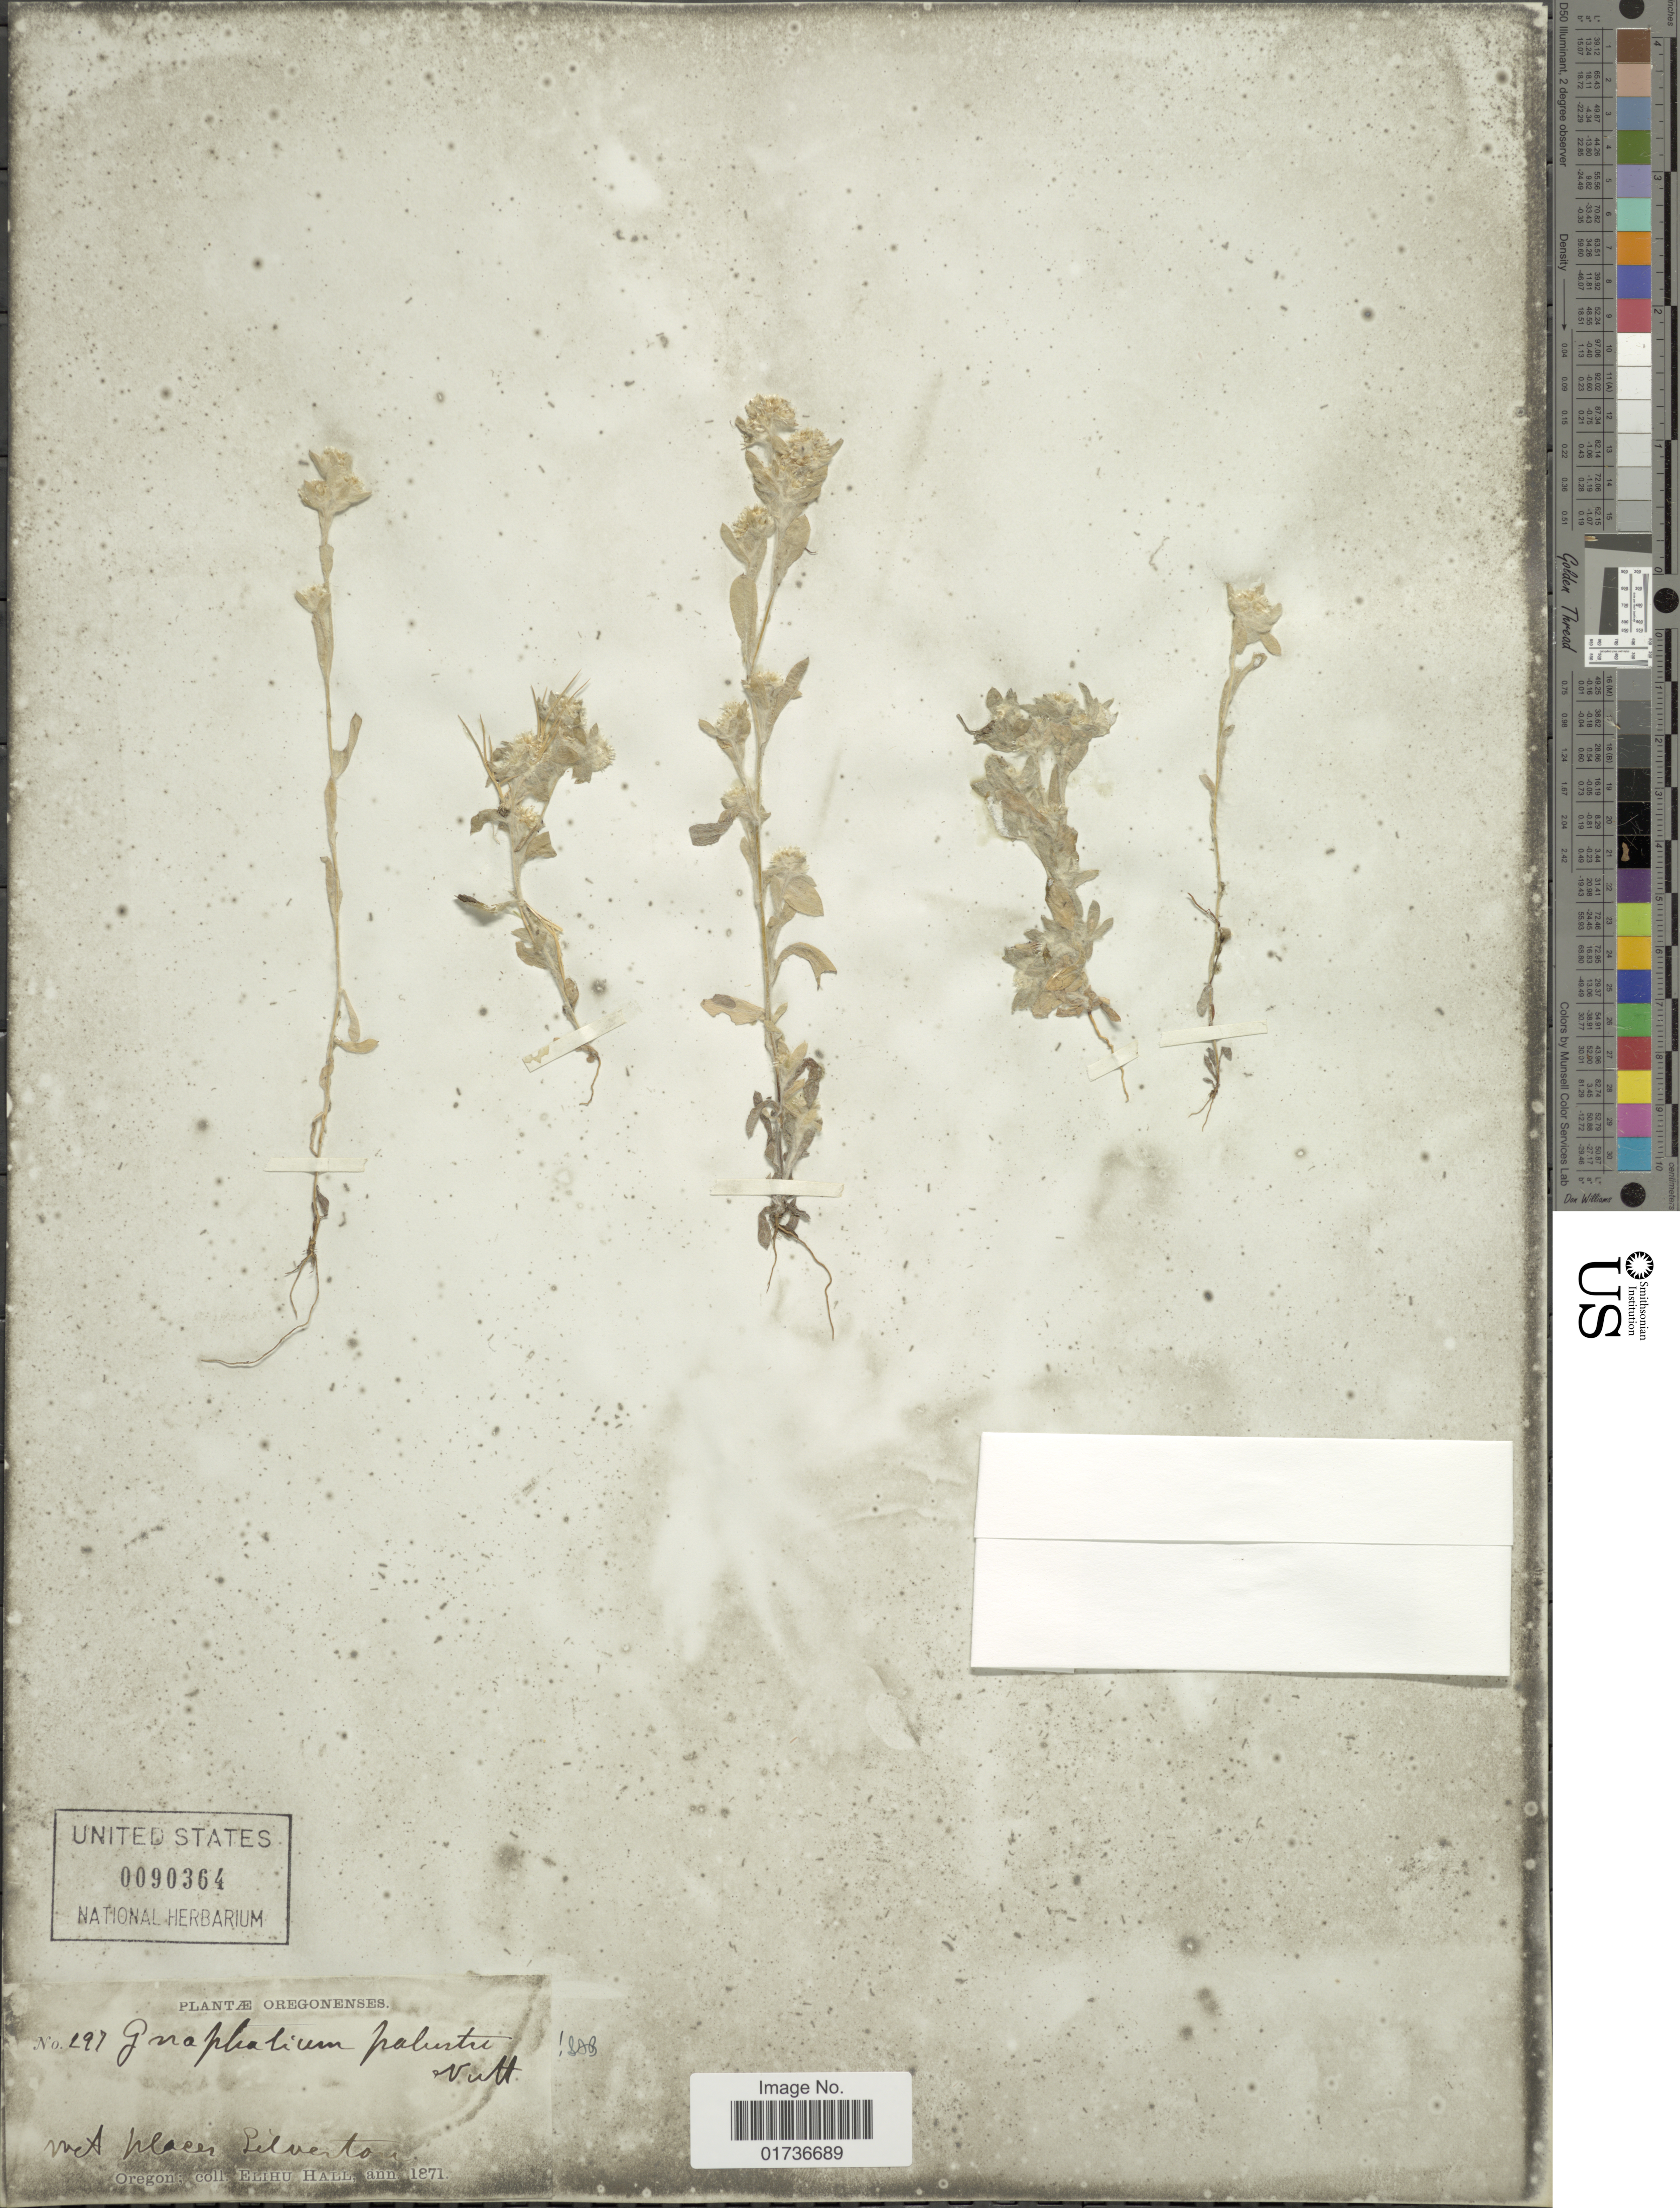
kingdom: Plantae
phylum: Tracheophyta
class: Magnoliopsida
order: Asterales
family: Asteraceae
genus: Gnaphalium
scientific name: Gnaphalium palustre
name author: Nutt.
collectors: E. Hall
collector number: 297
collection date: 1871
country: United States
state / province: Oregon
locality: Wet places Silverton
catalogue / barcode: US 90364